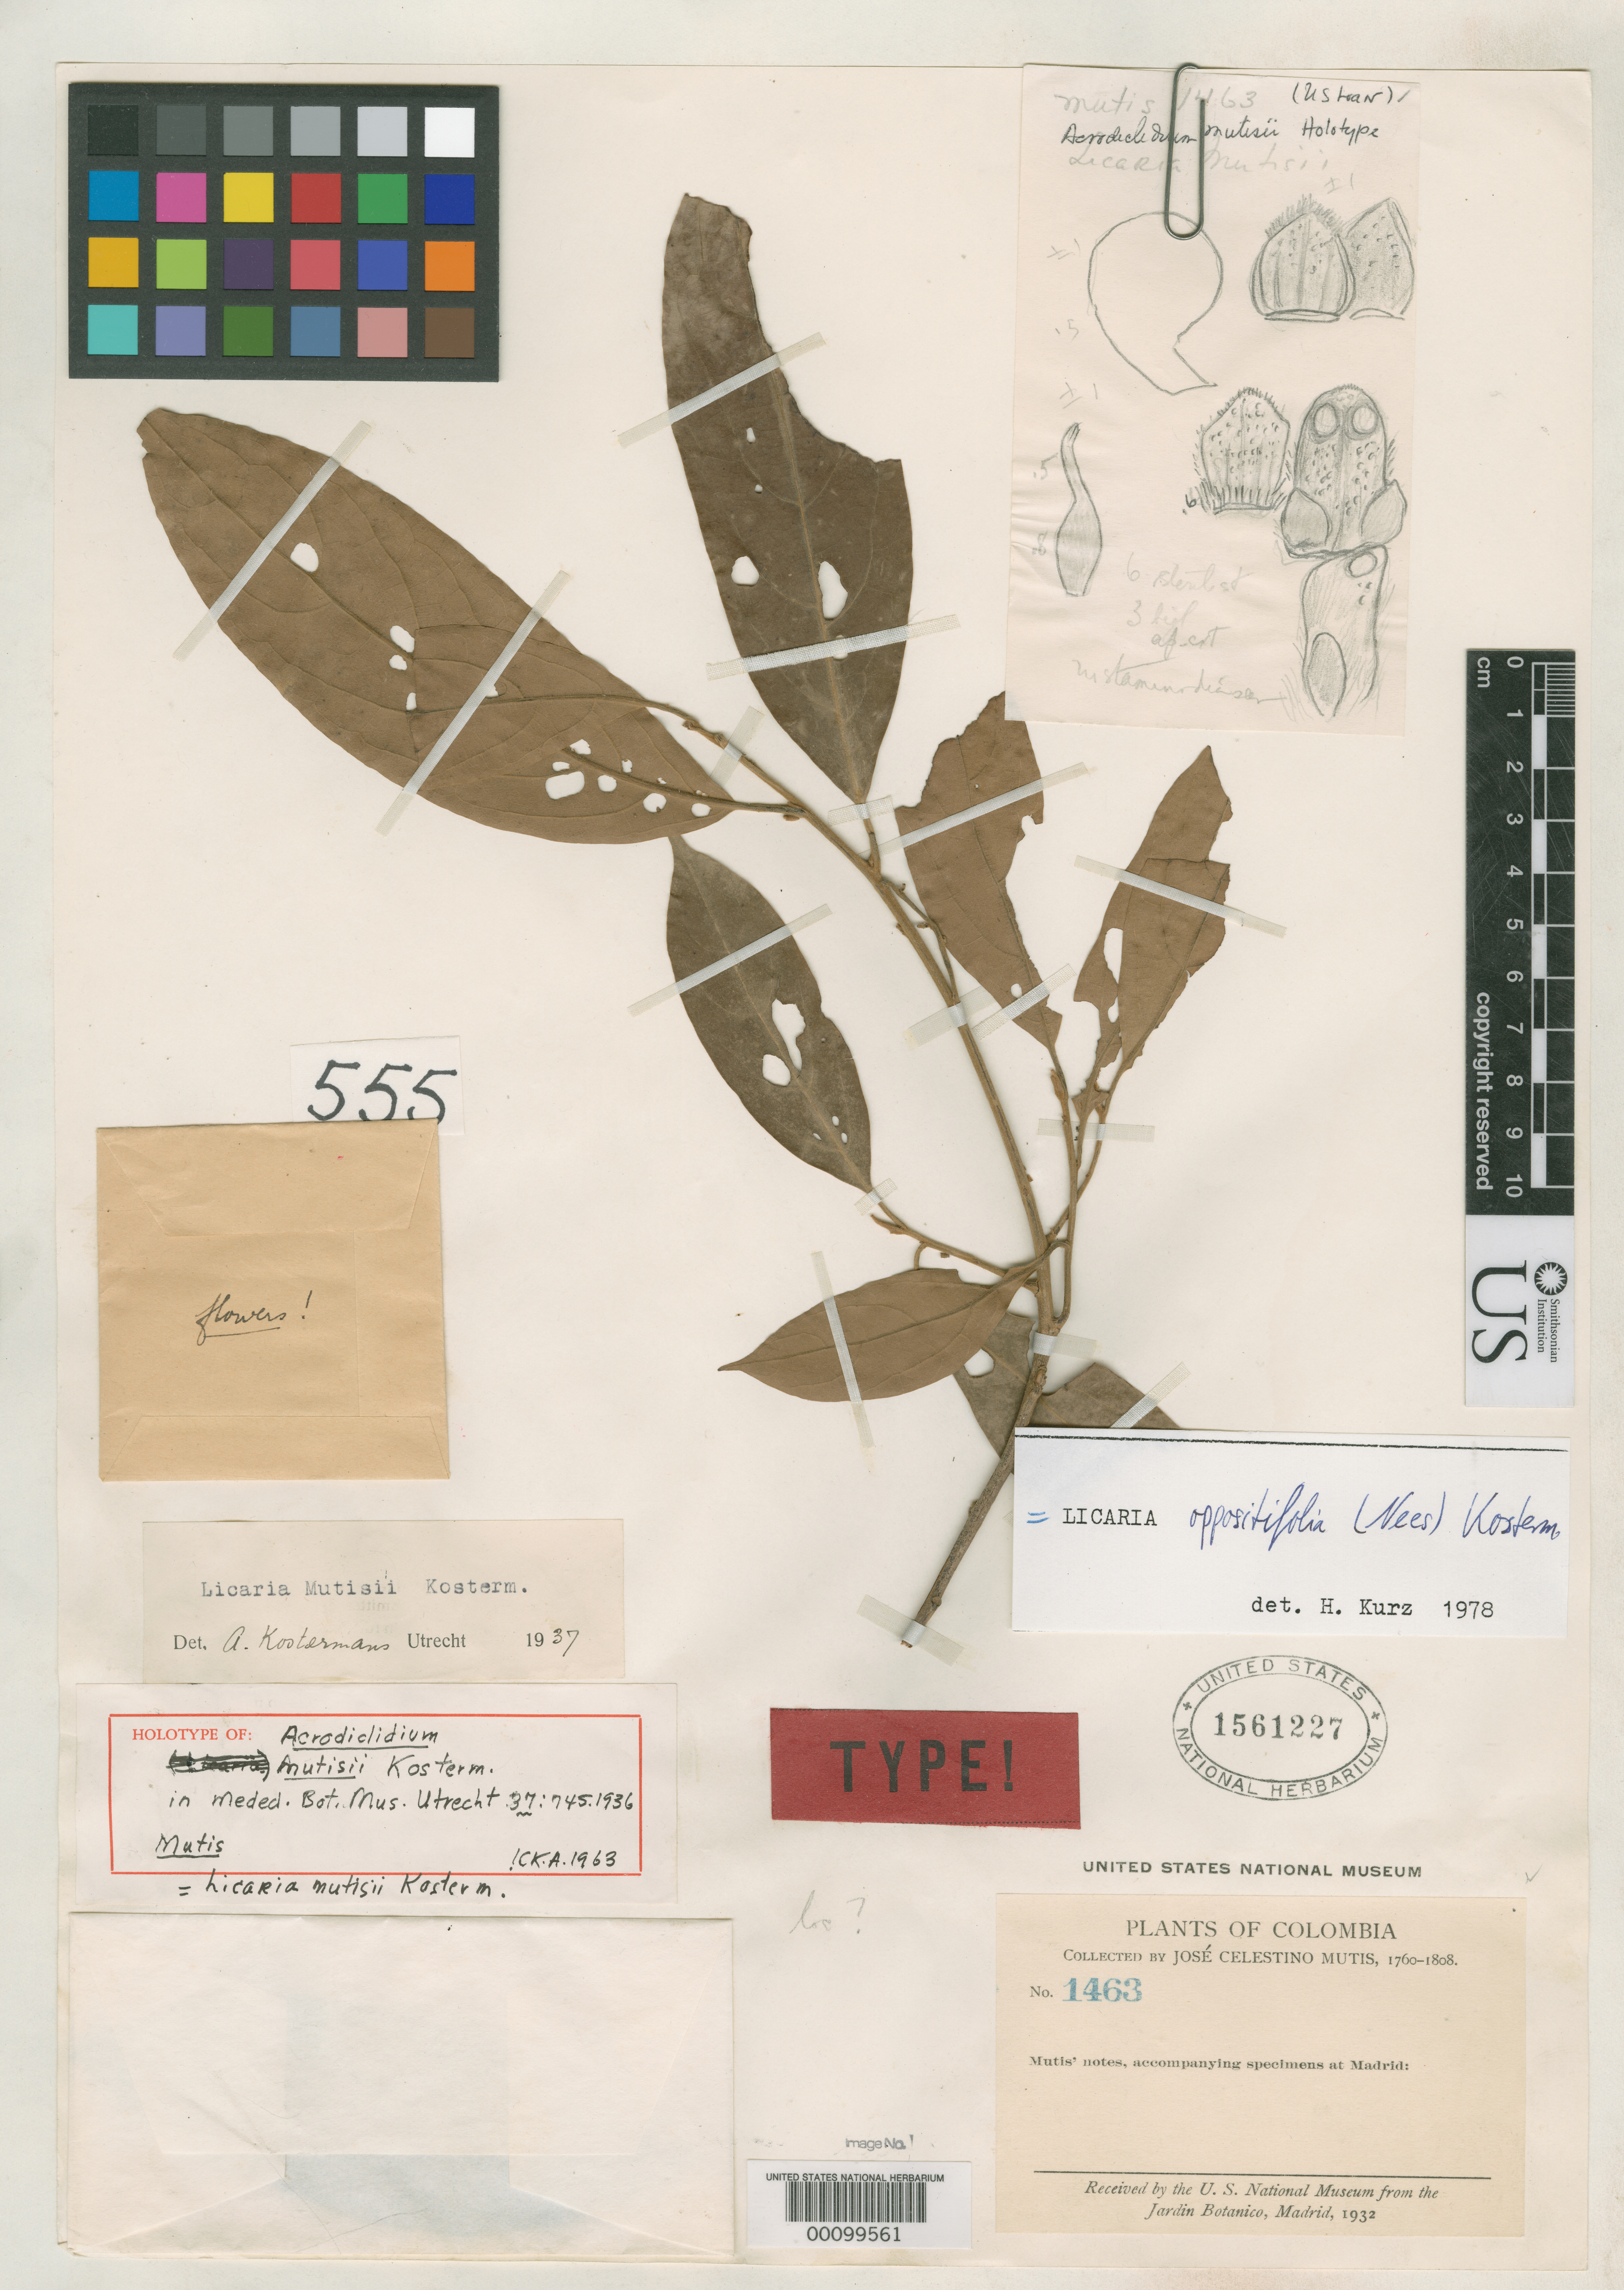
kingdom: Plantae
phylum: Tracheophyta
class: Magnoliopsida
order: Laurales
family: Lauraceae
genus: Acrodiclidium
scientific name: Acrodiclidium mutisii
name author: Kosterm.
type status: Holotype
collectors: J. C. B. Mutis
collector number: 1463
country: Colombia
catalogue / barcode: US 1561227